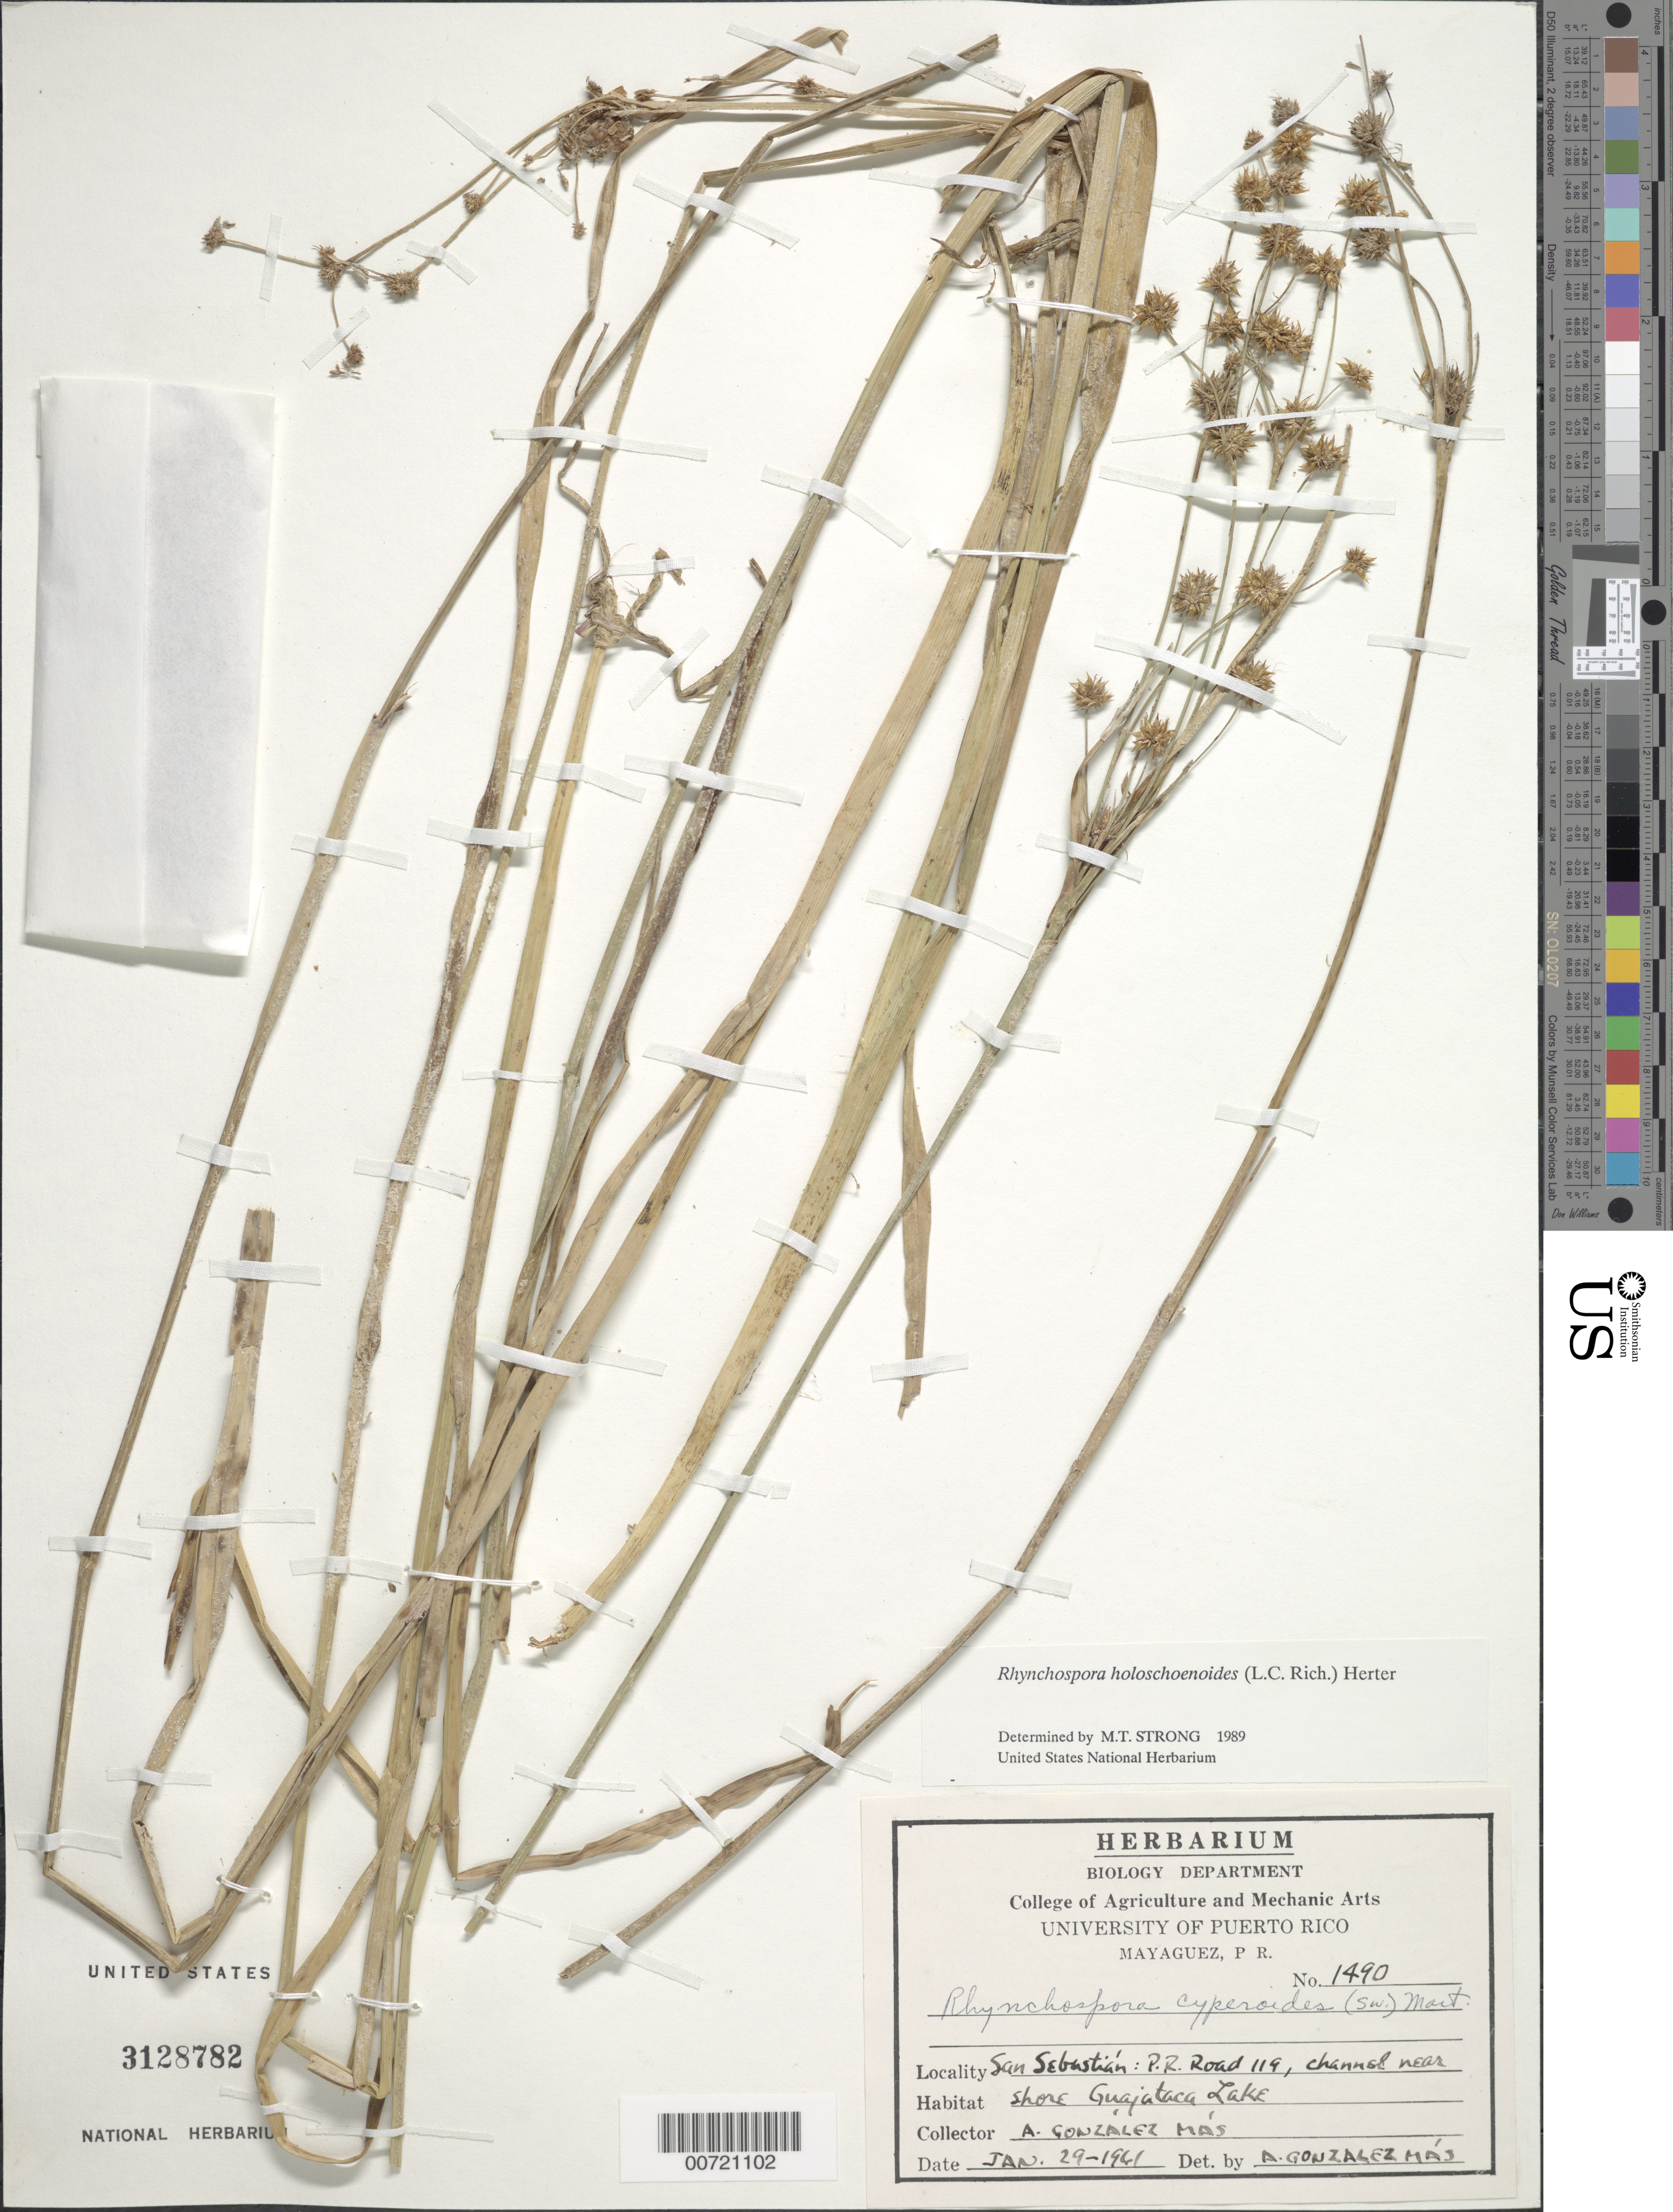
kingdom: Plantae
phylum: Tracheophyta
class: Liliopsida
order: Poales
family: Cyperaceae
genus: Rhynchospora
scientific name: Rhynchospora holoschoenoides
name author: (Rich.) Herter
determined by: Strong, M. T., (US), Smithsonian Institution - National Museum of Natural History (UNITED STATES)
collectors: A. González Más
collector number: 1490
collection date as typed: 29 Jan 1961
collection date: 1961-01-29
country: Puerto Rico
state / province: San Sebastián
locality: San Sebastian, route 119, channel near shore Guajataca Lake.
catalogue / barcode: US 3128782